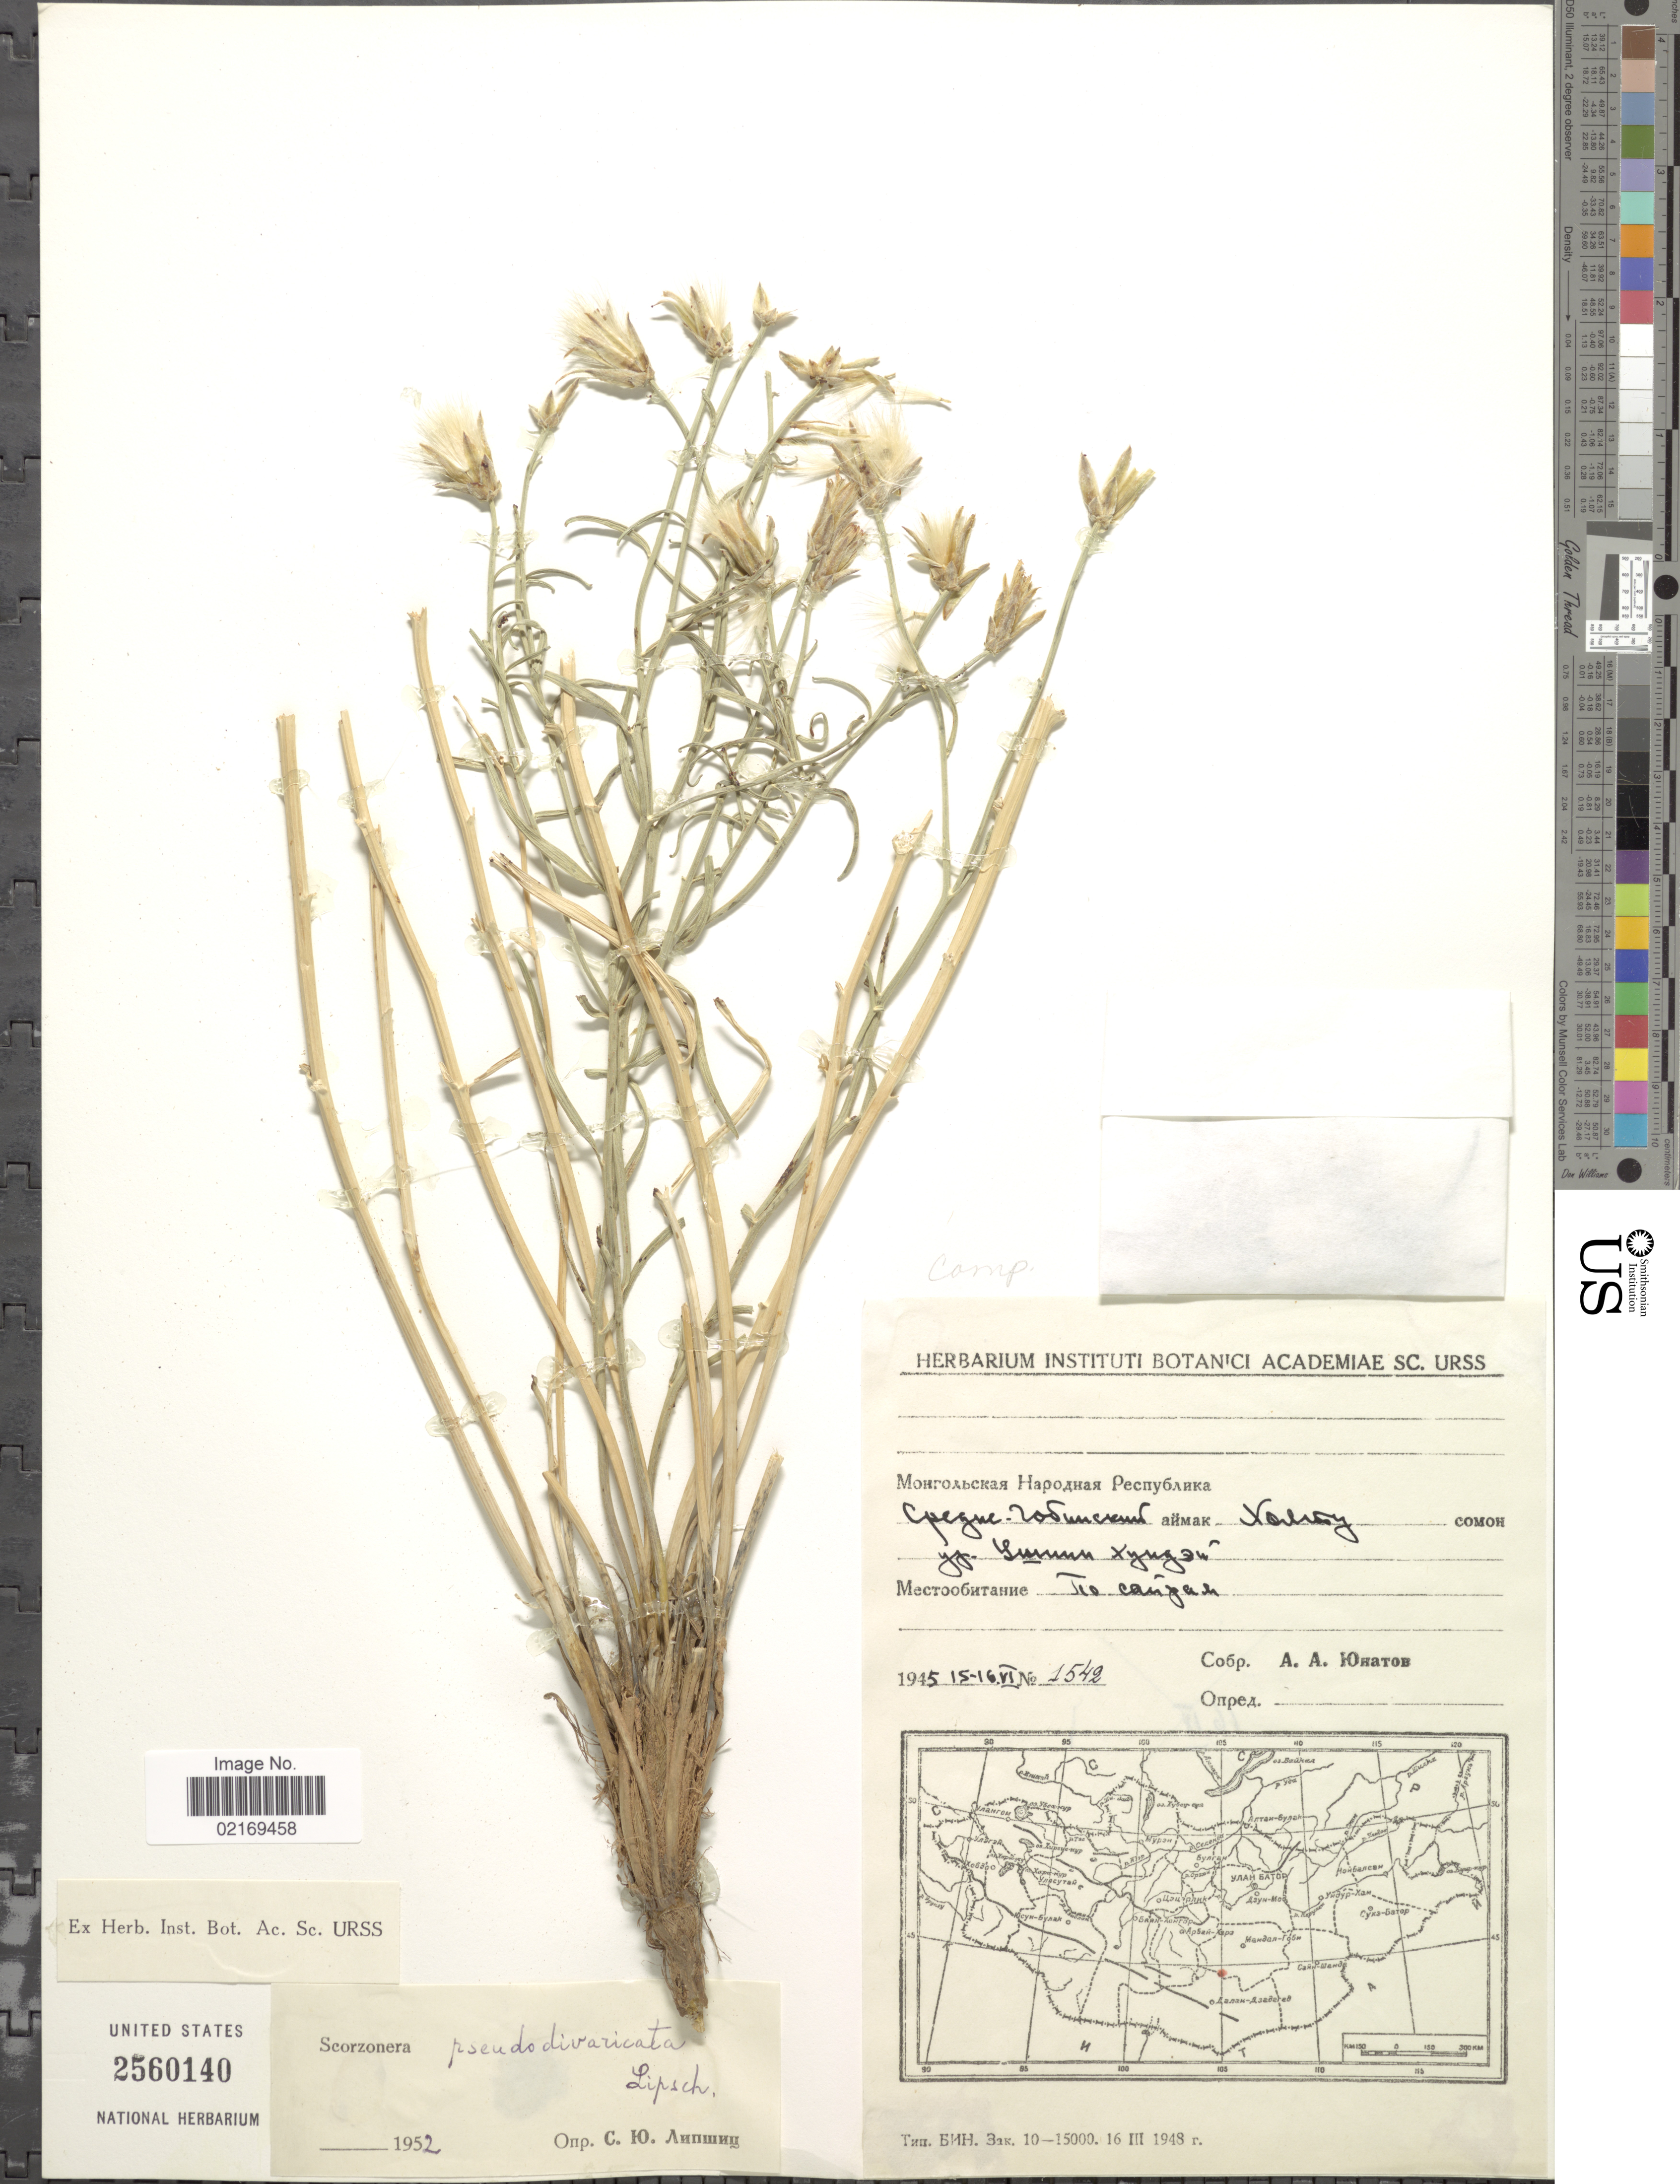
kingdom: Plantae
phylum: Tracheophyta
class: Magnoliopsida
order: Asterales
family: Asteraceae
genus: Scorzonera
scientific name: Scorzonera pseudodivaricata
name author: Lipsch.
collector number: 1542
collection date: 1945-06-15/1945-06-16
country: Mongolia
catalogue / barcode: US 2560140